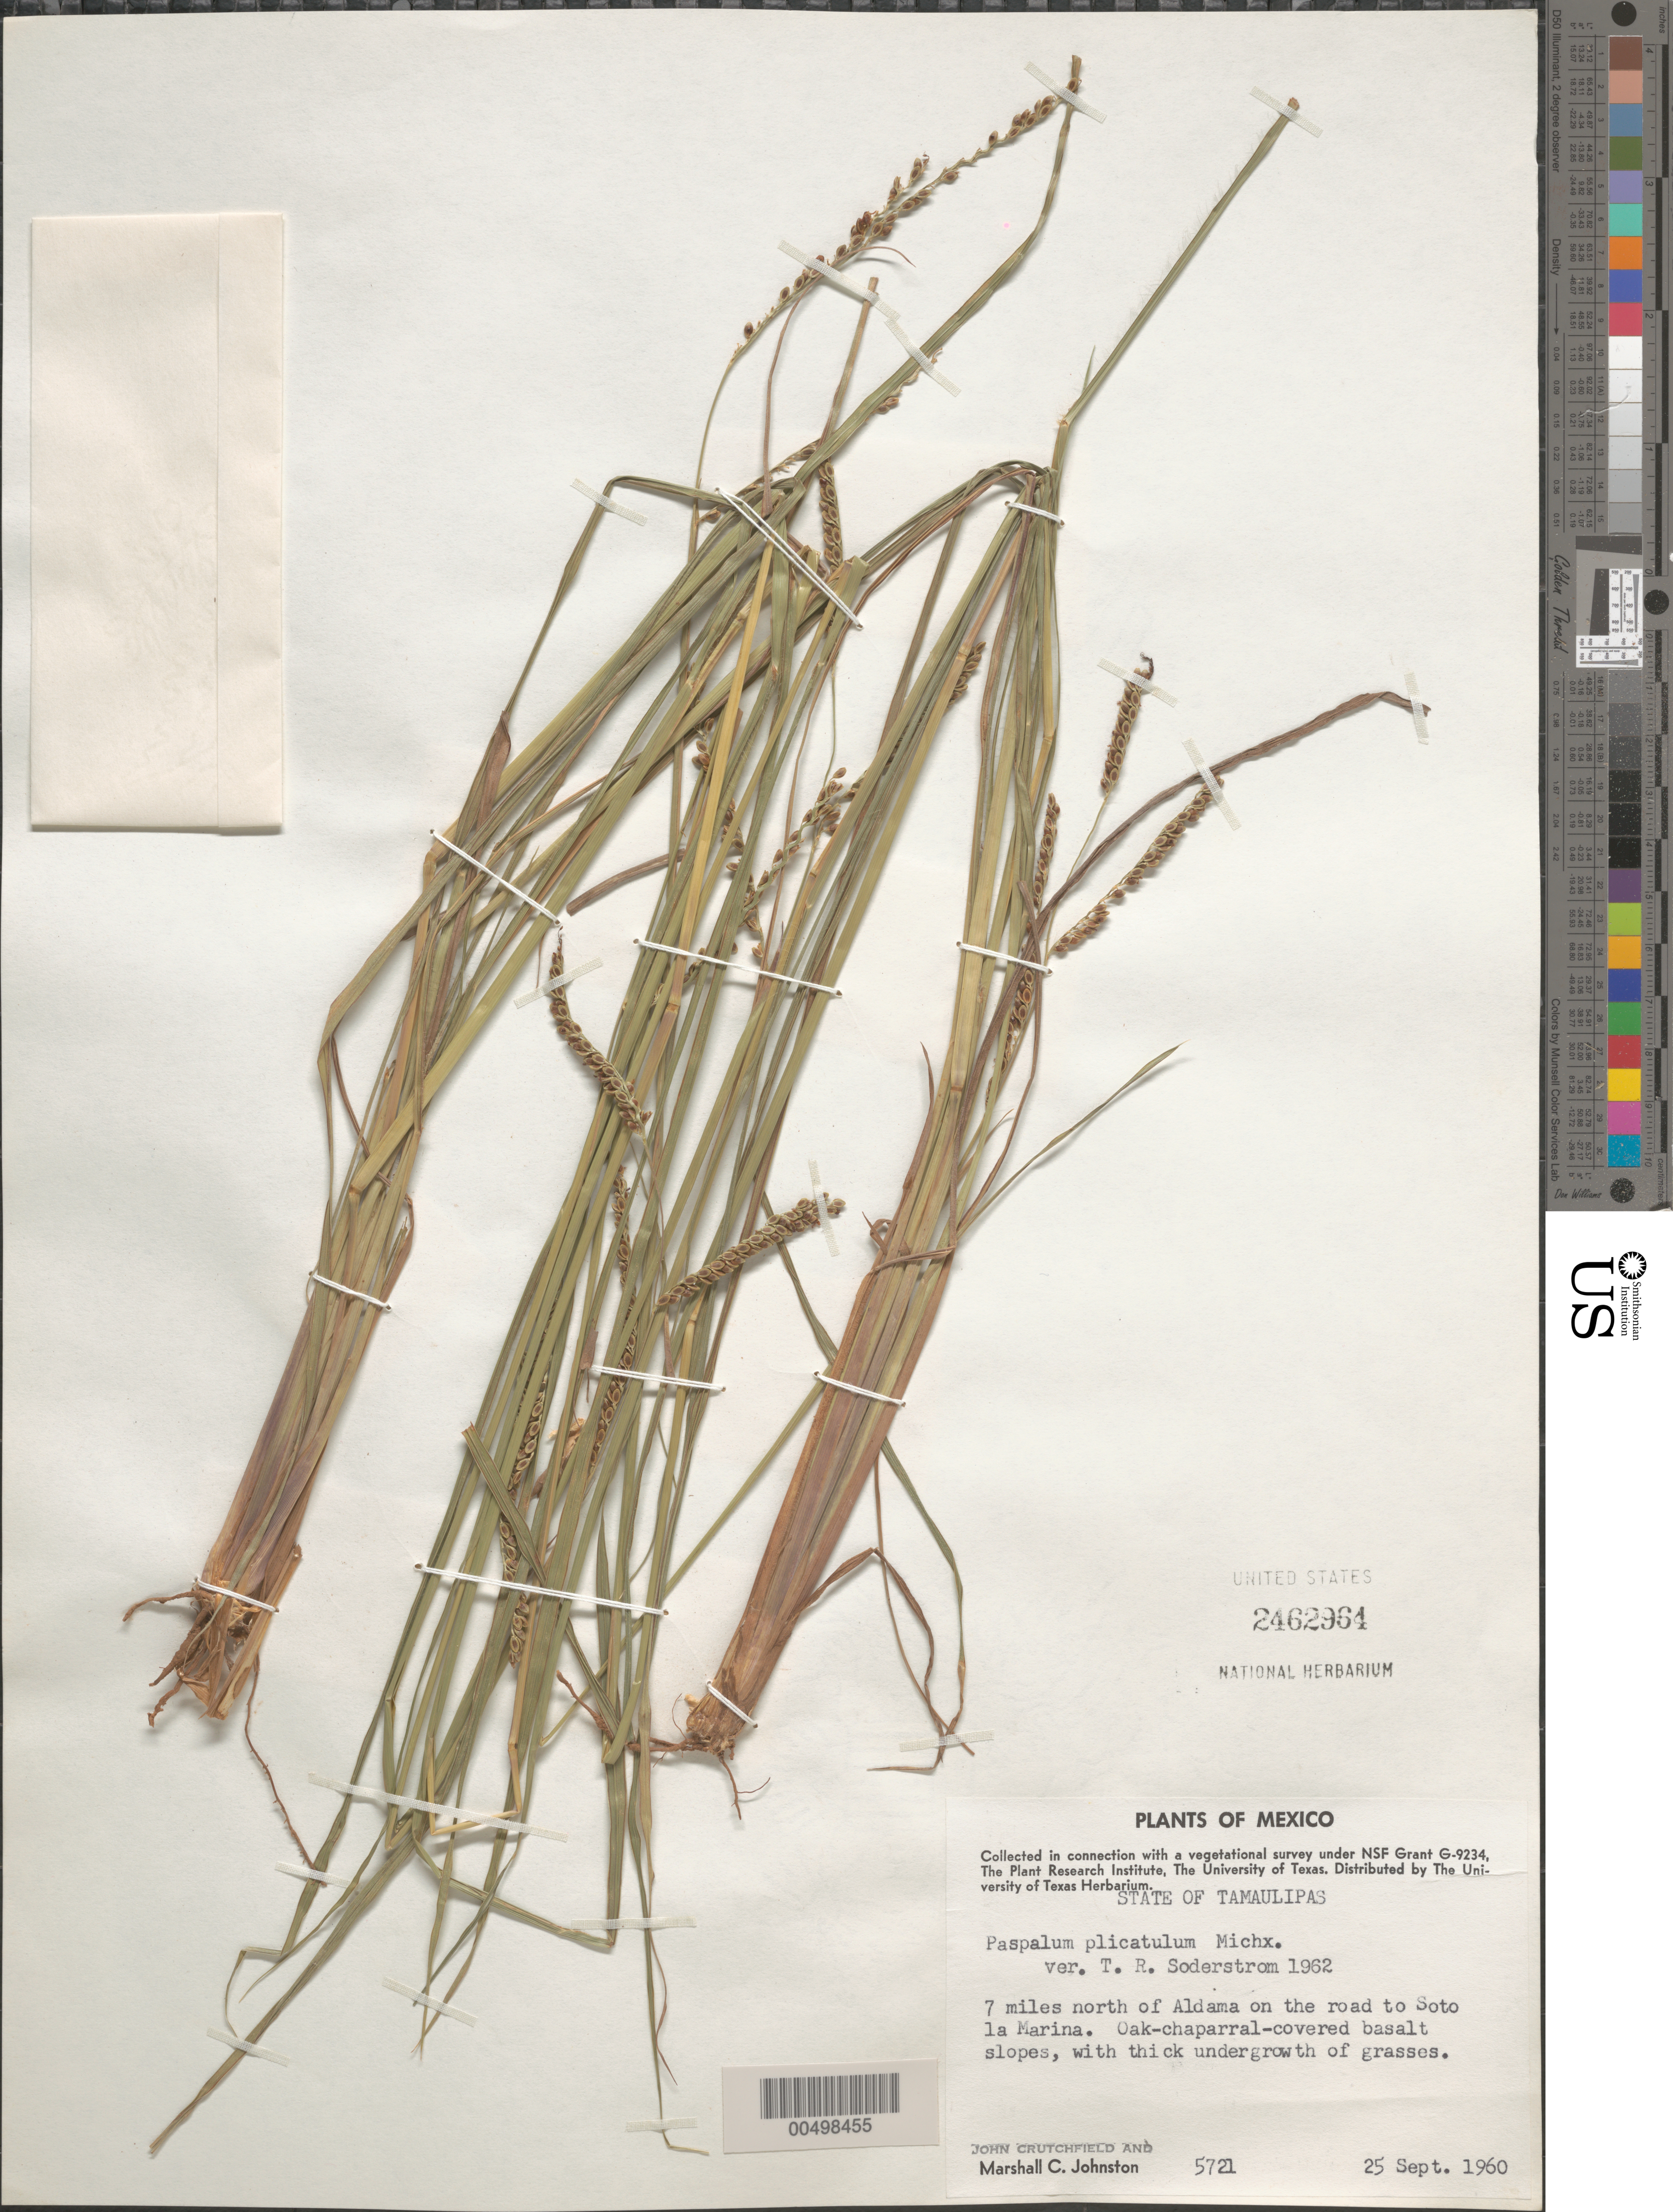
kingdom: Plantae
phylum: Tracheophyta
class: Liliopsida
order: Poales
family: Poaceae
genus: Paspalum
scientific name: Paspalum plicatulum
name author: Michx.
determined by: Soderstrom, T. R.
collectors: J. Crutchfield & M. Johnston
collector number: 5721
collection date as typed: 25 Sep 1960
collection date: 1960-09-25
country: Mexico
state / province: Tamaulipas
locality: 7 mi N of Aldama on the rd to Soto la Marina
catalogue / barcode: US 2462964